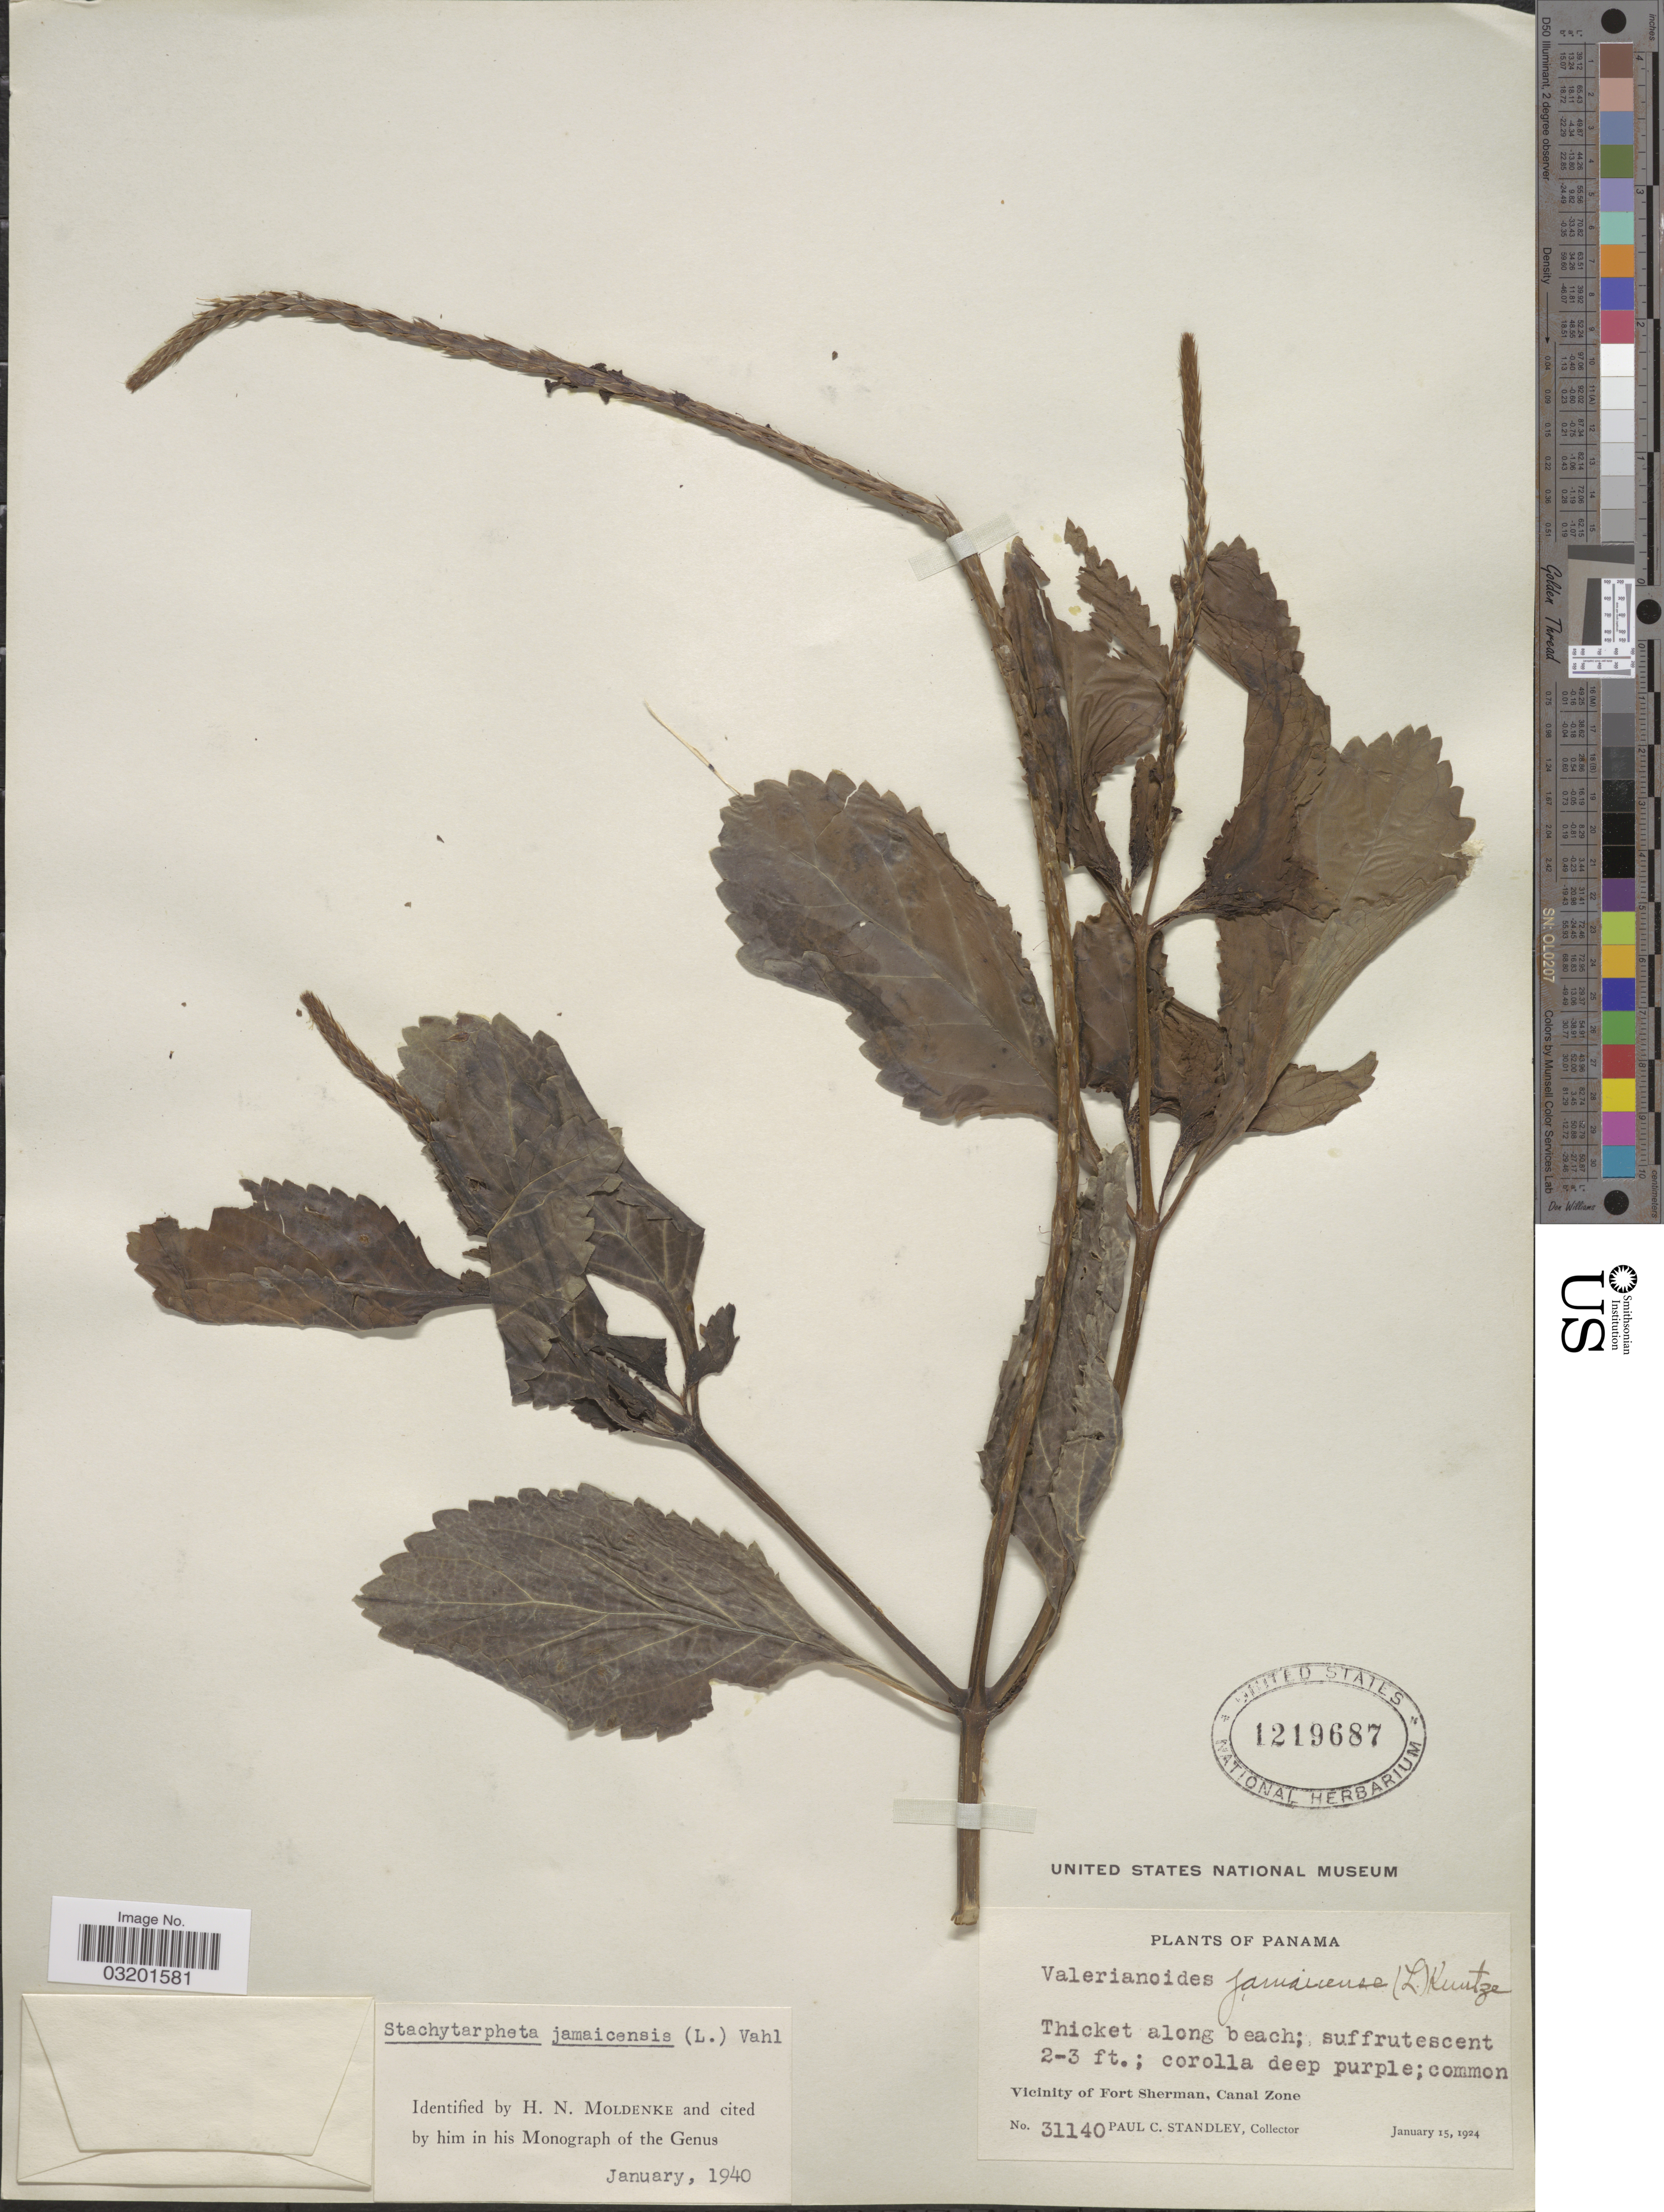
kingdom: Plantae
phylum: Tracheophyta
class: Magnoliopsida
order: Lamiales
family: Verbenaceae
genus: Stachytarpheta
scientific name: Stachytarpheta jamaicensis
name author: (L.) Vahl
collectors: P. C. Standley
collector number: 31140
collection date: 1924-01-15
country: Panama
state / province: Colón / Panamá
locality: Vicinity of Fort Sherman, Canal Zone.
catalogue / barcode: US 1219687